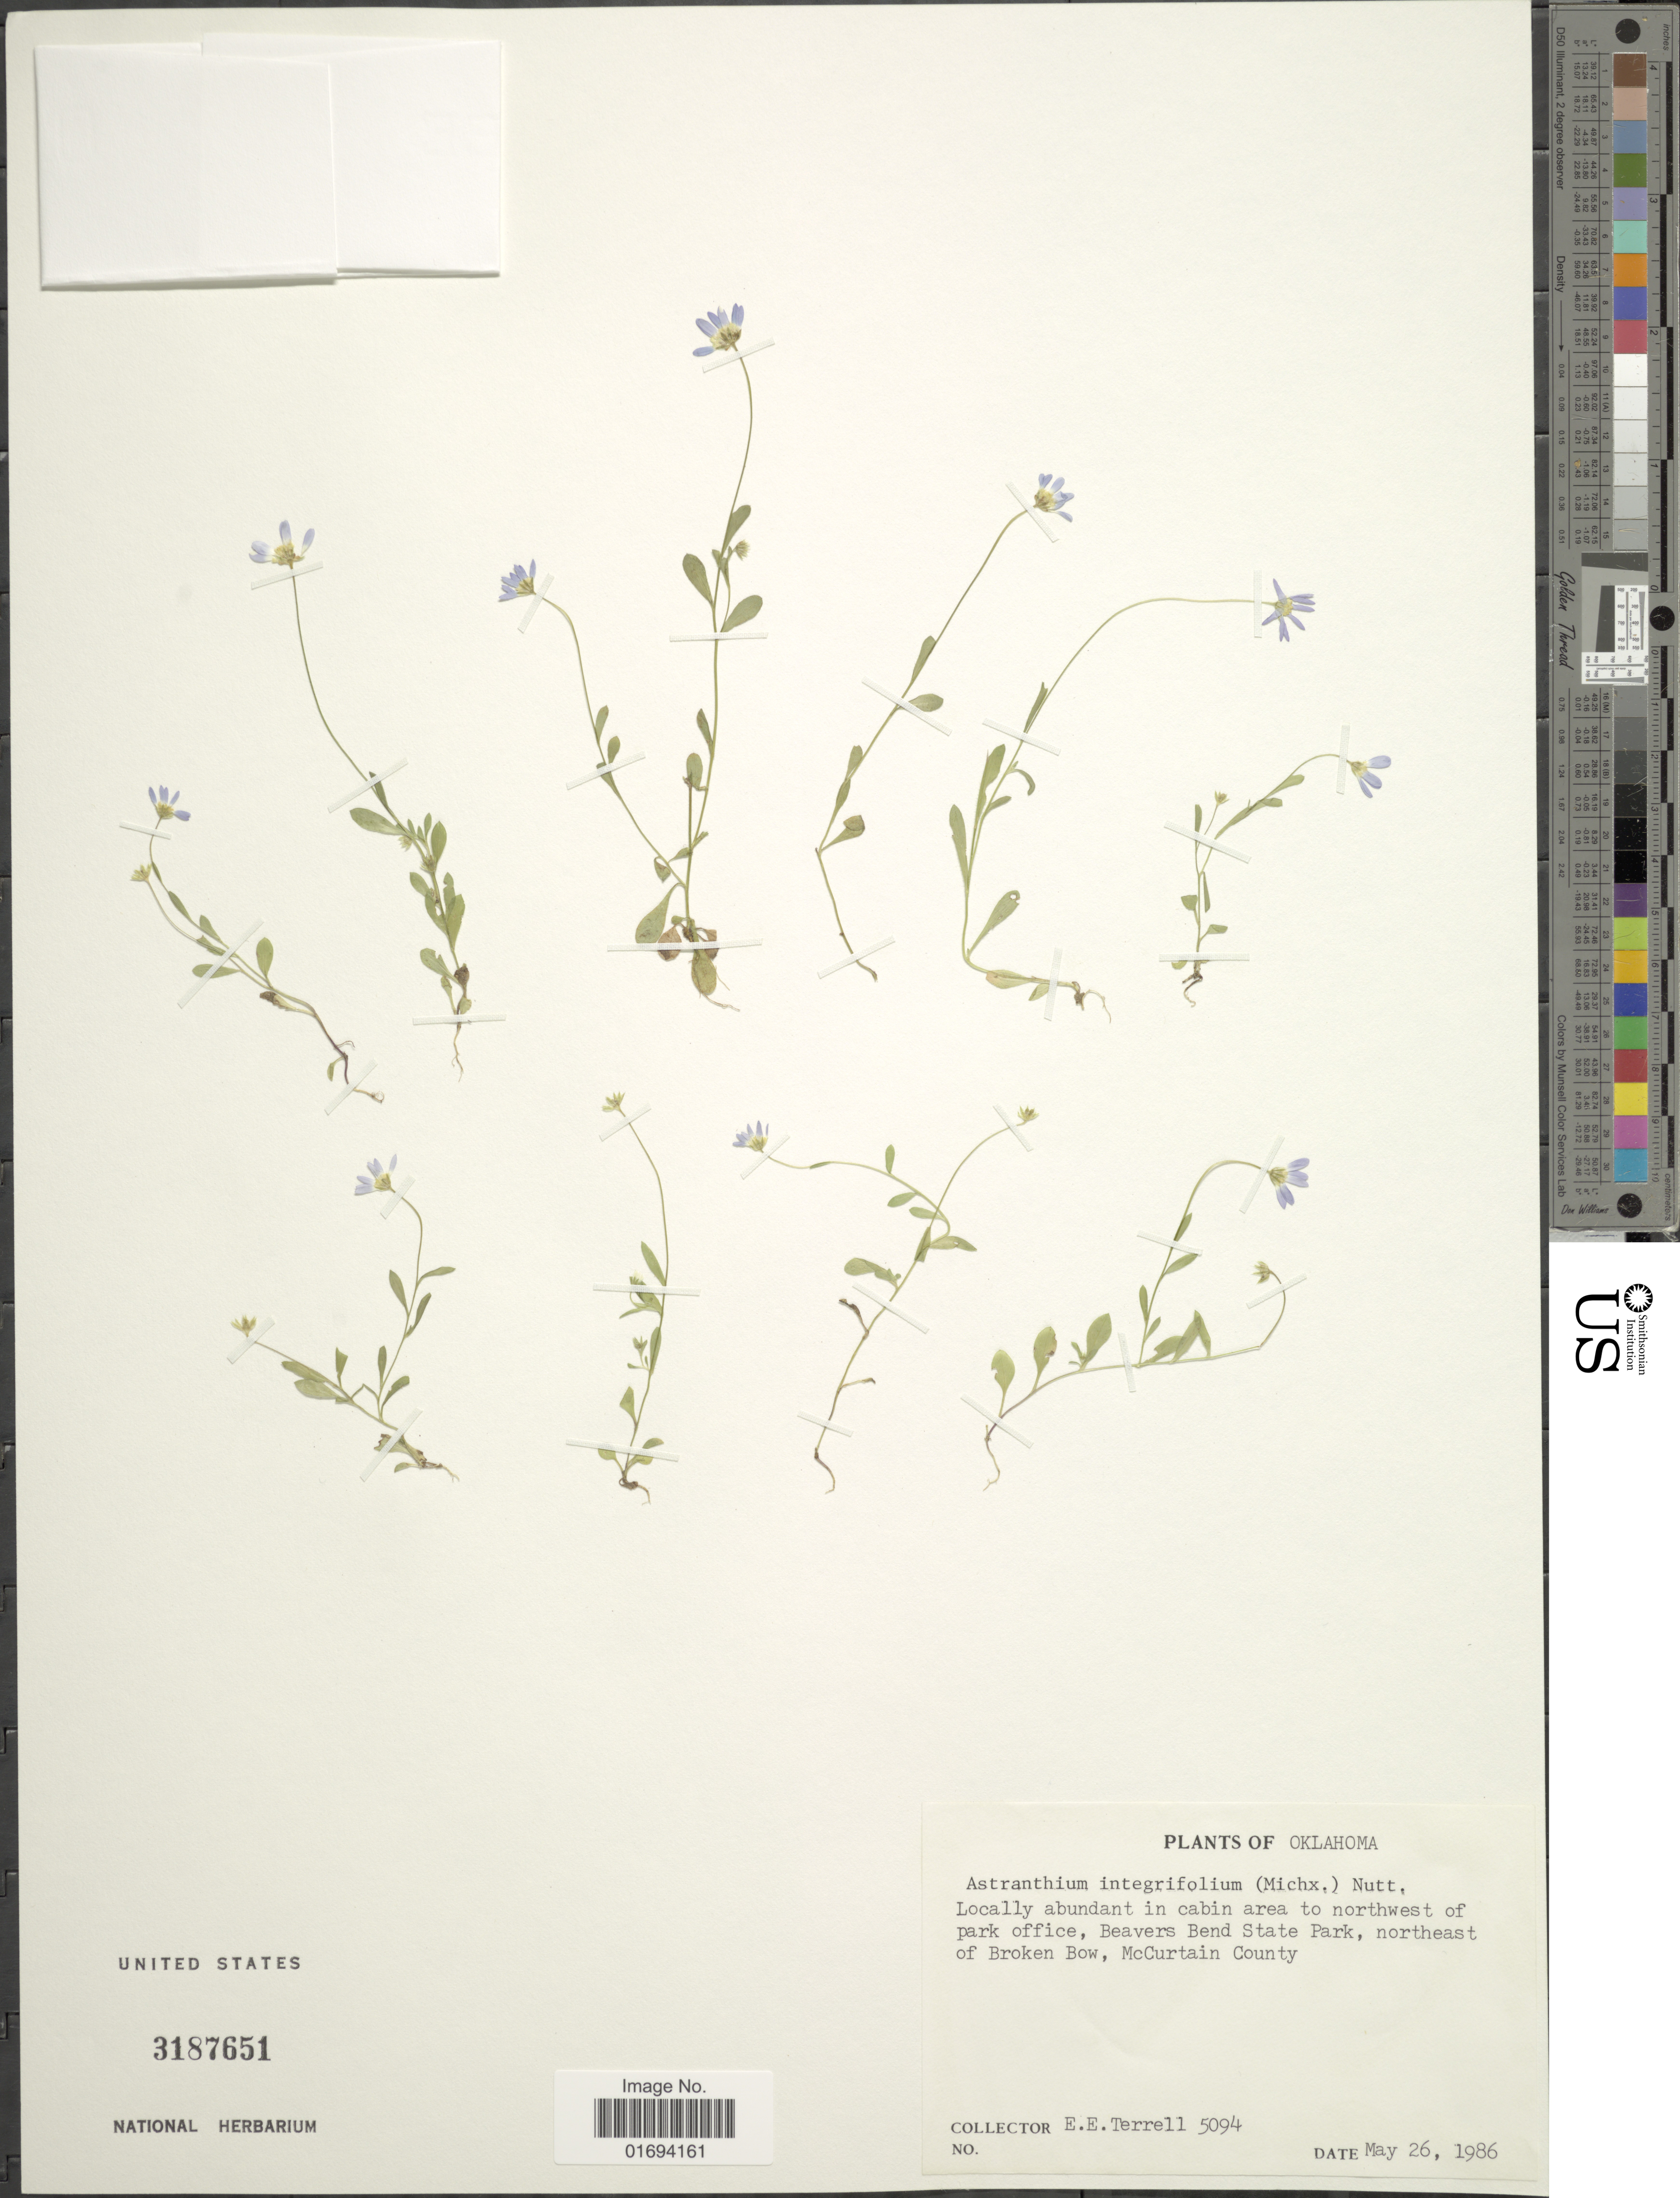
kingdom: Plantae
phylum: Tracheophyta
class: Magnoliopsida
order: Asterales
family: Asteraceae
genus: Astranthium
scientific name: Astranthium integrifolium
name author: (Michx.) Nutt.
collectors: E. E. Terrell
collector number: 5094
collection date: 1986-05-26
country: United States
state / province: Oklahoma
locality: In cabin area to northwest of park office, Beavers Bend State Park, northeast of Broken Bow, McCurtain County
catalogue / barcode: US 3187651